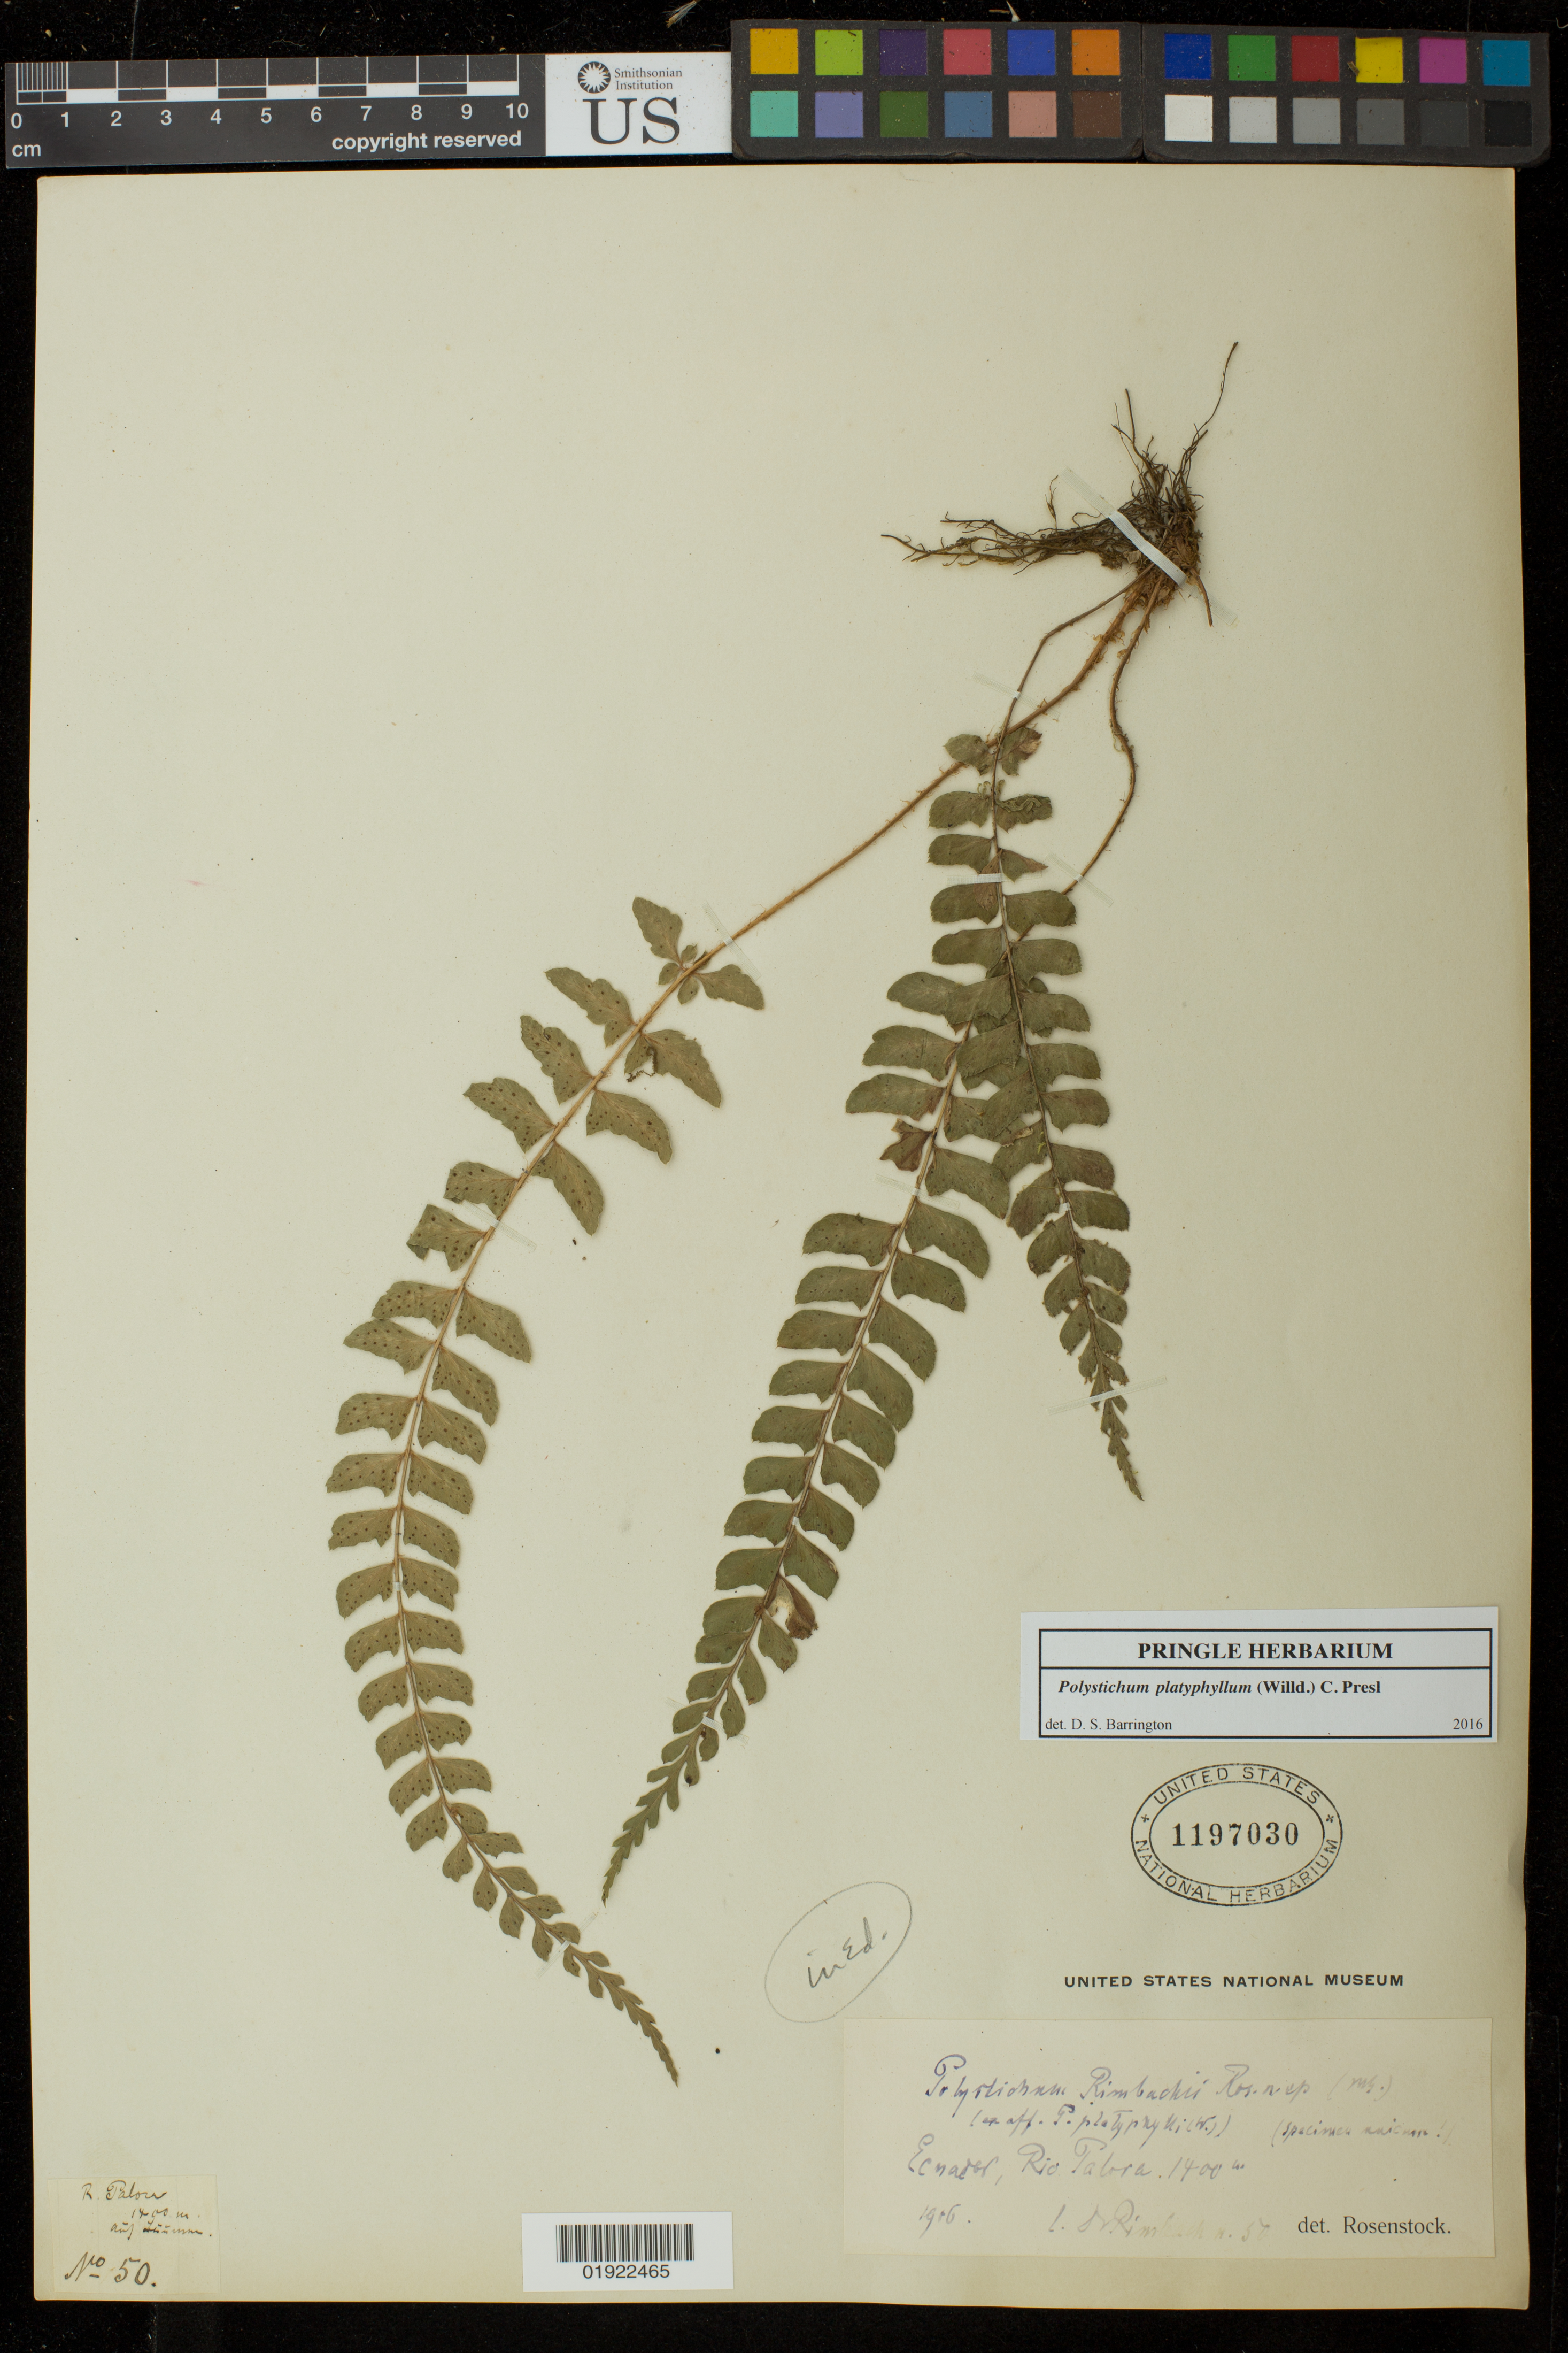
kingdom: Plantae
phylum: Tracheophyta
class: Polypodiopsida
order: Polypodiales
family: Dryopteridaceae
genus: Polystichum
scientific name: Polystichum platyphyllum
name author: (Willd.) C. Presl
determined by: Barrington, D. S., Curator (VT), University of Vermont (UNITED STATES)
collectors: L. Rimbach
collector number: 50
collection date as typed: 1916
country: Ecuador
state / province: Morona-Santiago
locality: Río Palora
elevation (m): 1400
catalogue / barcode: US 1197030